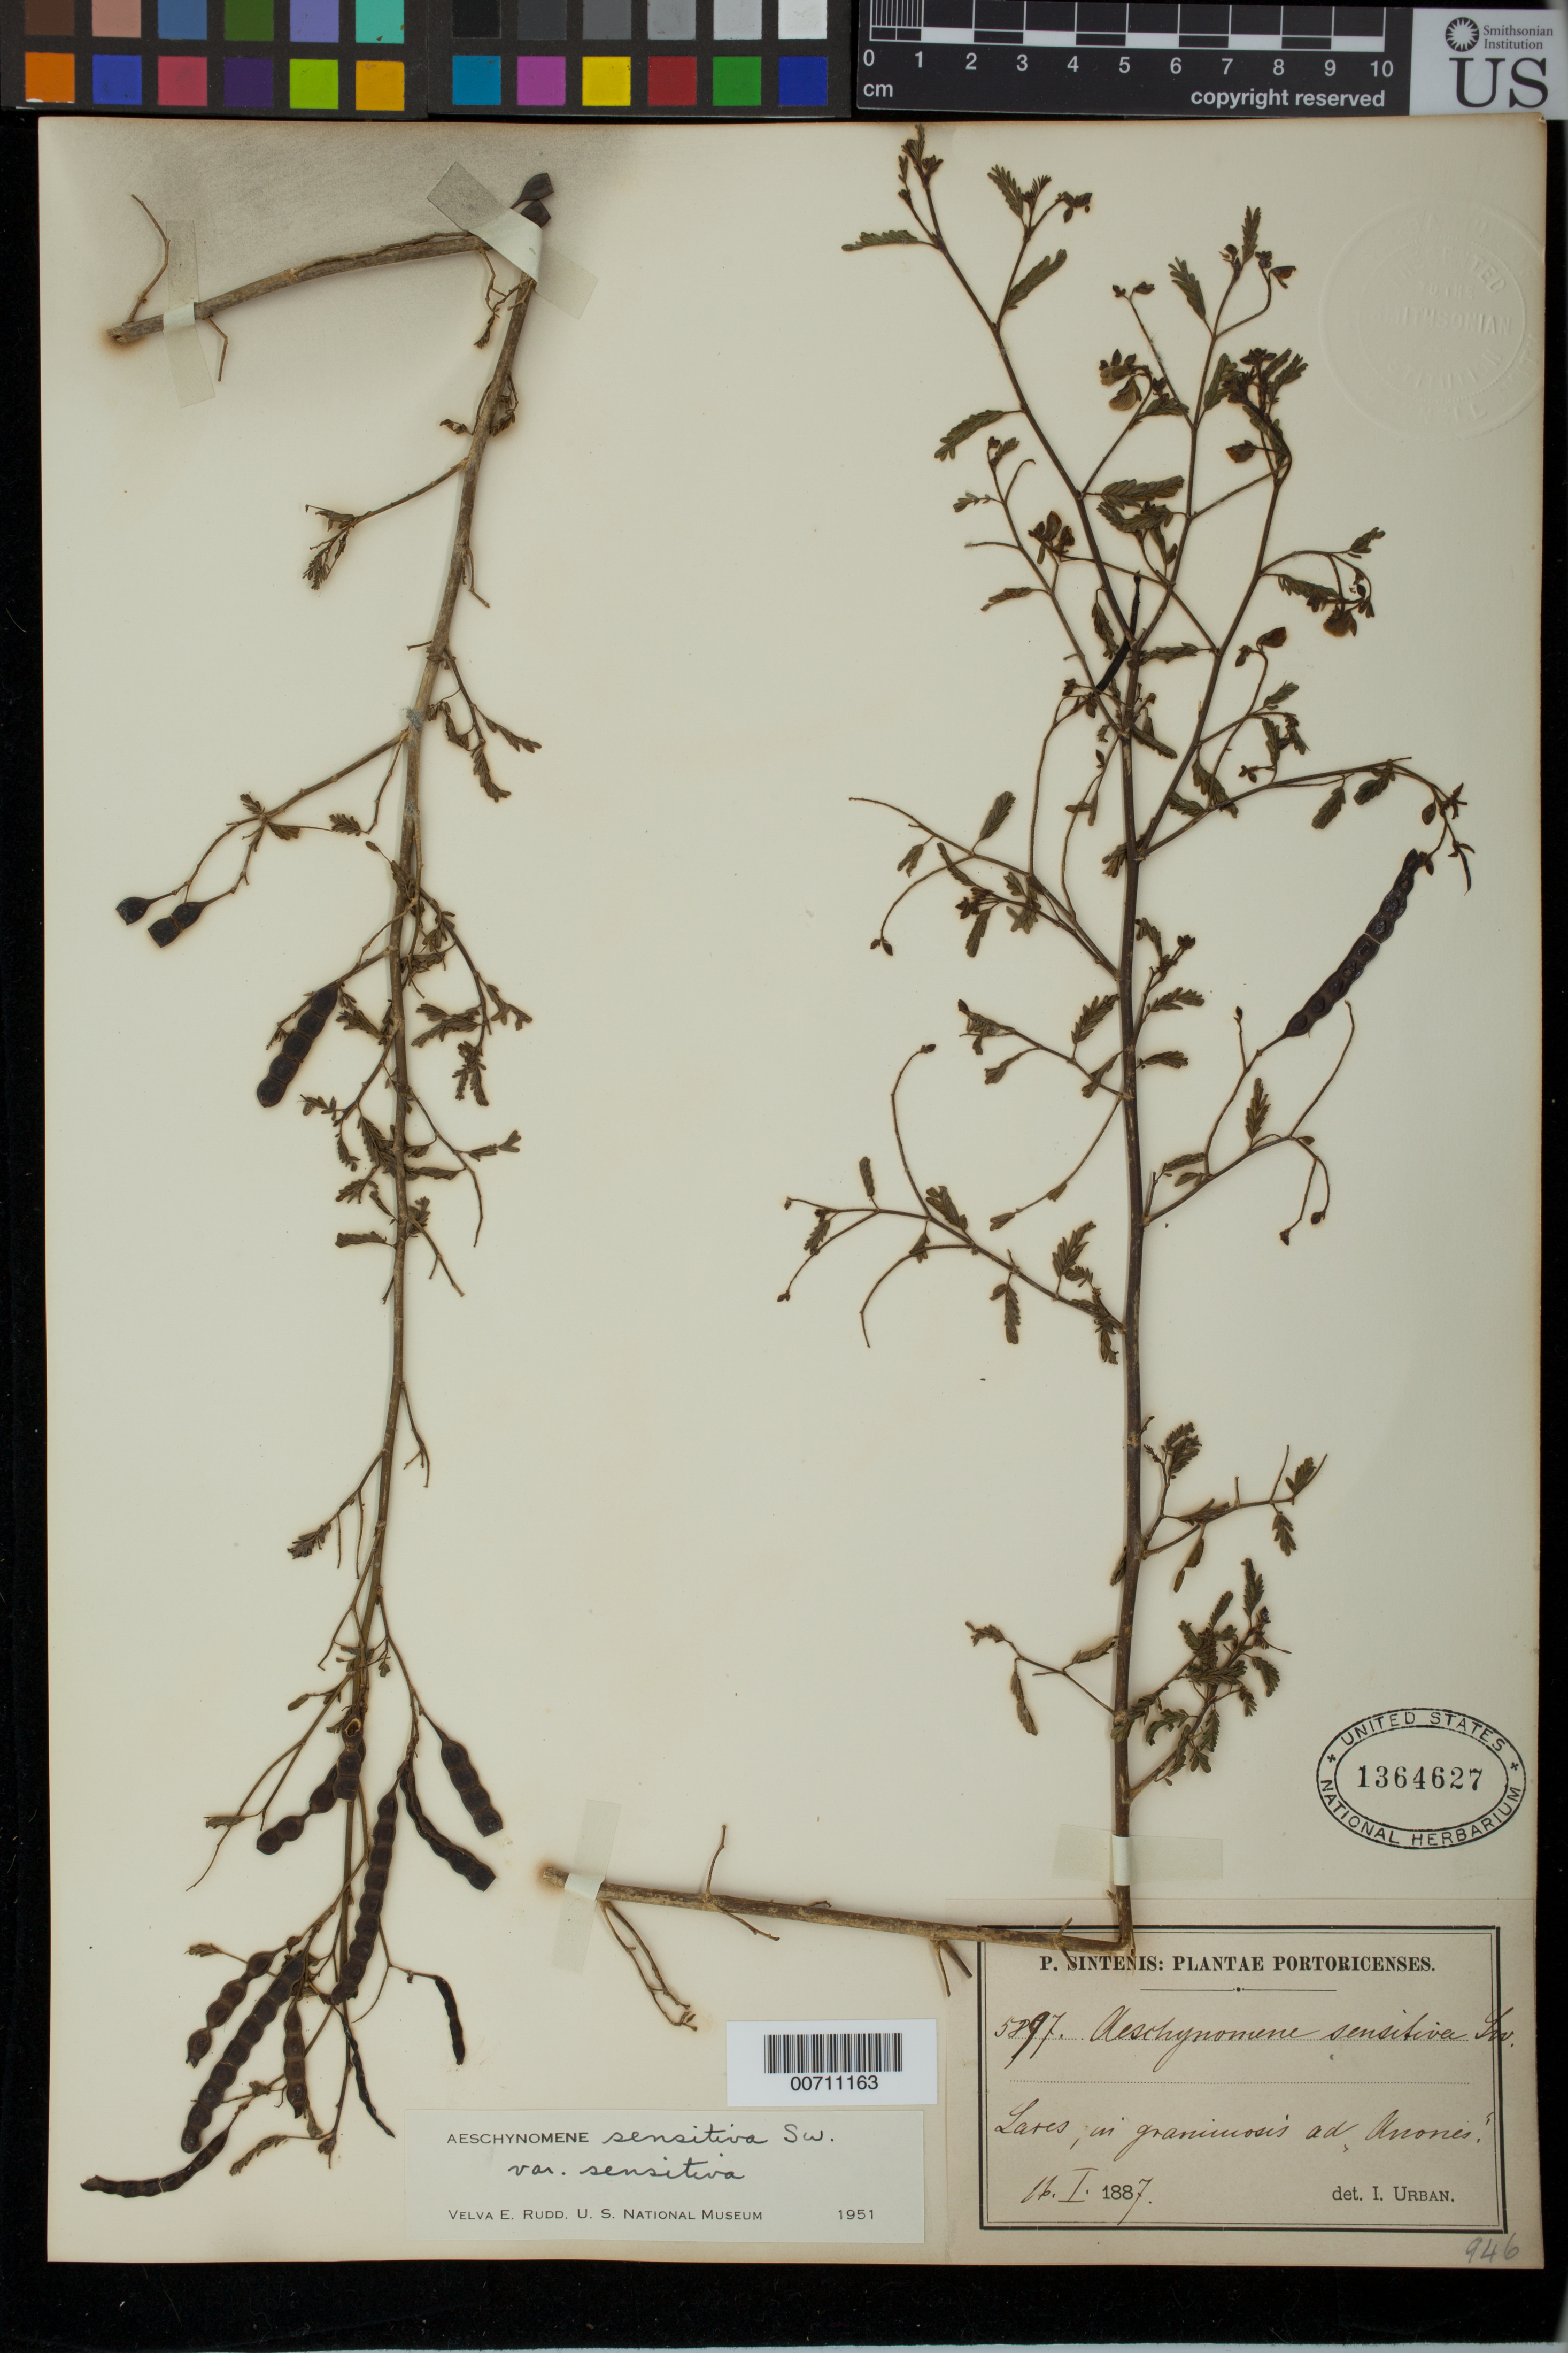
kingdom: Plantae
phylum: Tracheophyta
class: Magnoliopsida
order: Fabales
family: Fabaceae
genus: Aeschynomene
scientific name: Aeschynomene sensitiva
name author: Sw.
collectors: P. Sintenis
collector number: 5897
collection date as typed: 26 Jan 1887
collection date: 1887-01-26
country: Puerto Rico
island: Greater Antilles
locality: Lares, in graminosis ad Anones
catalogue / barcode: US 1364627